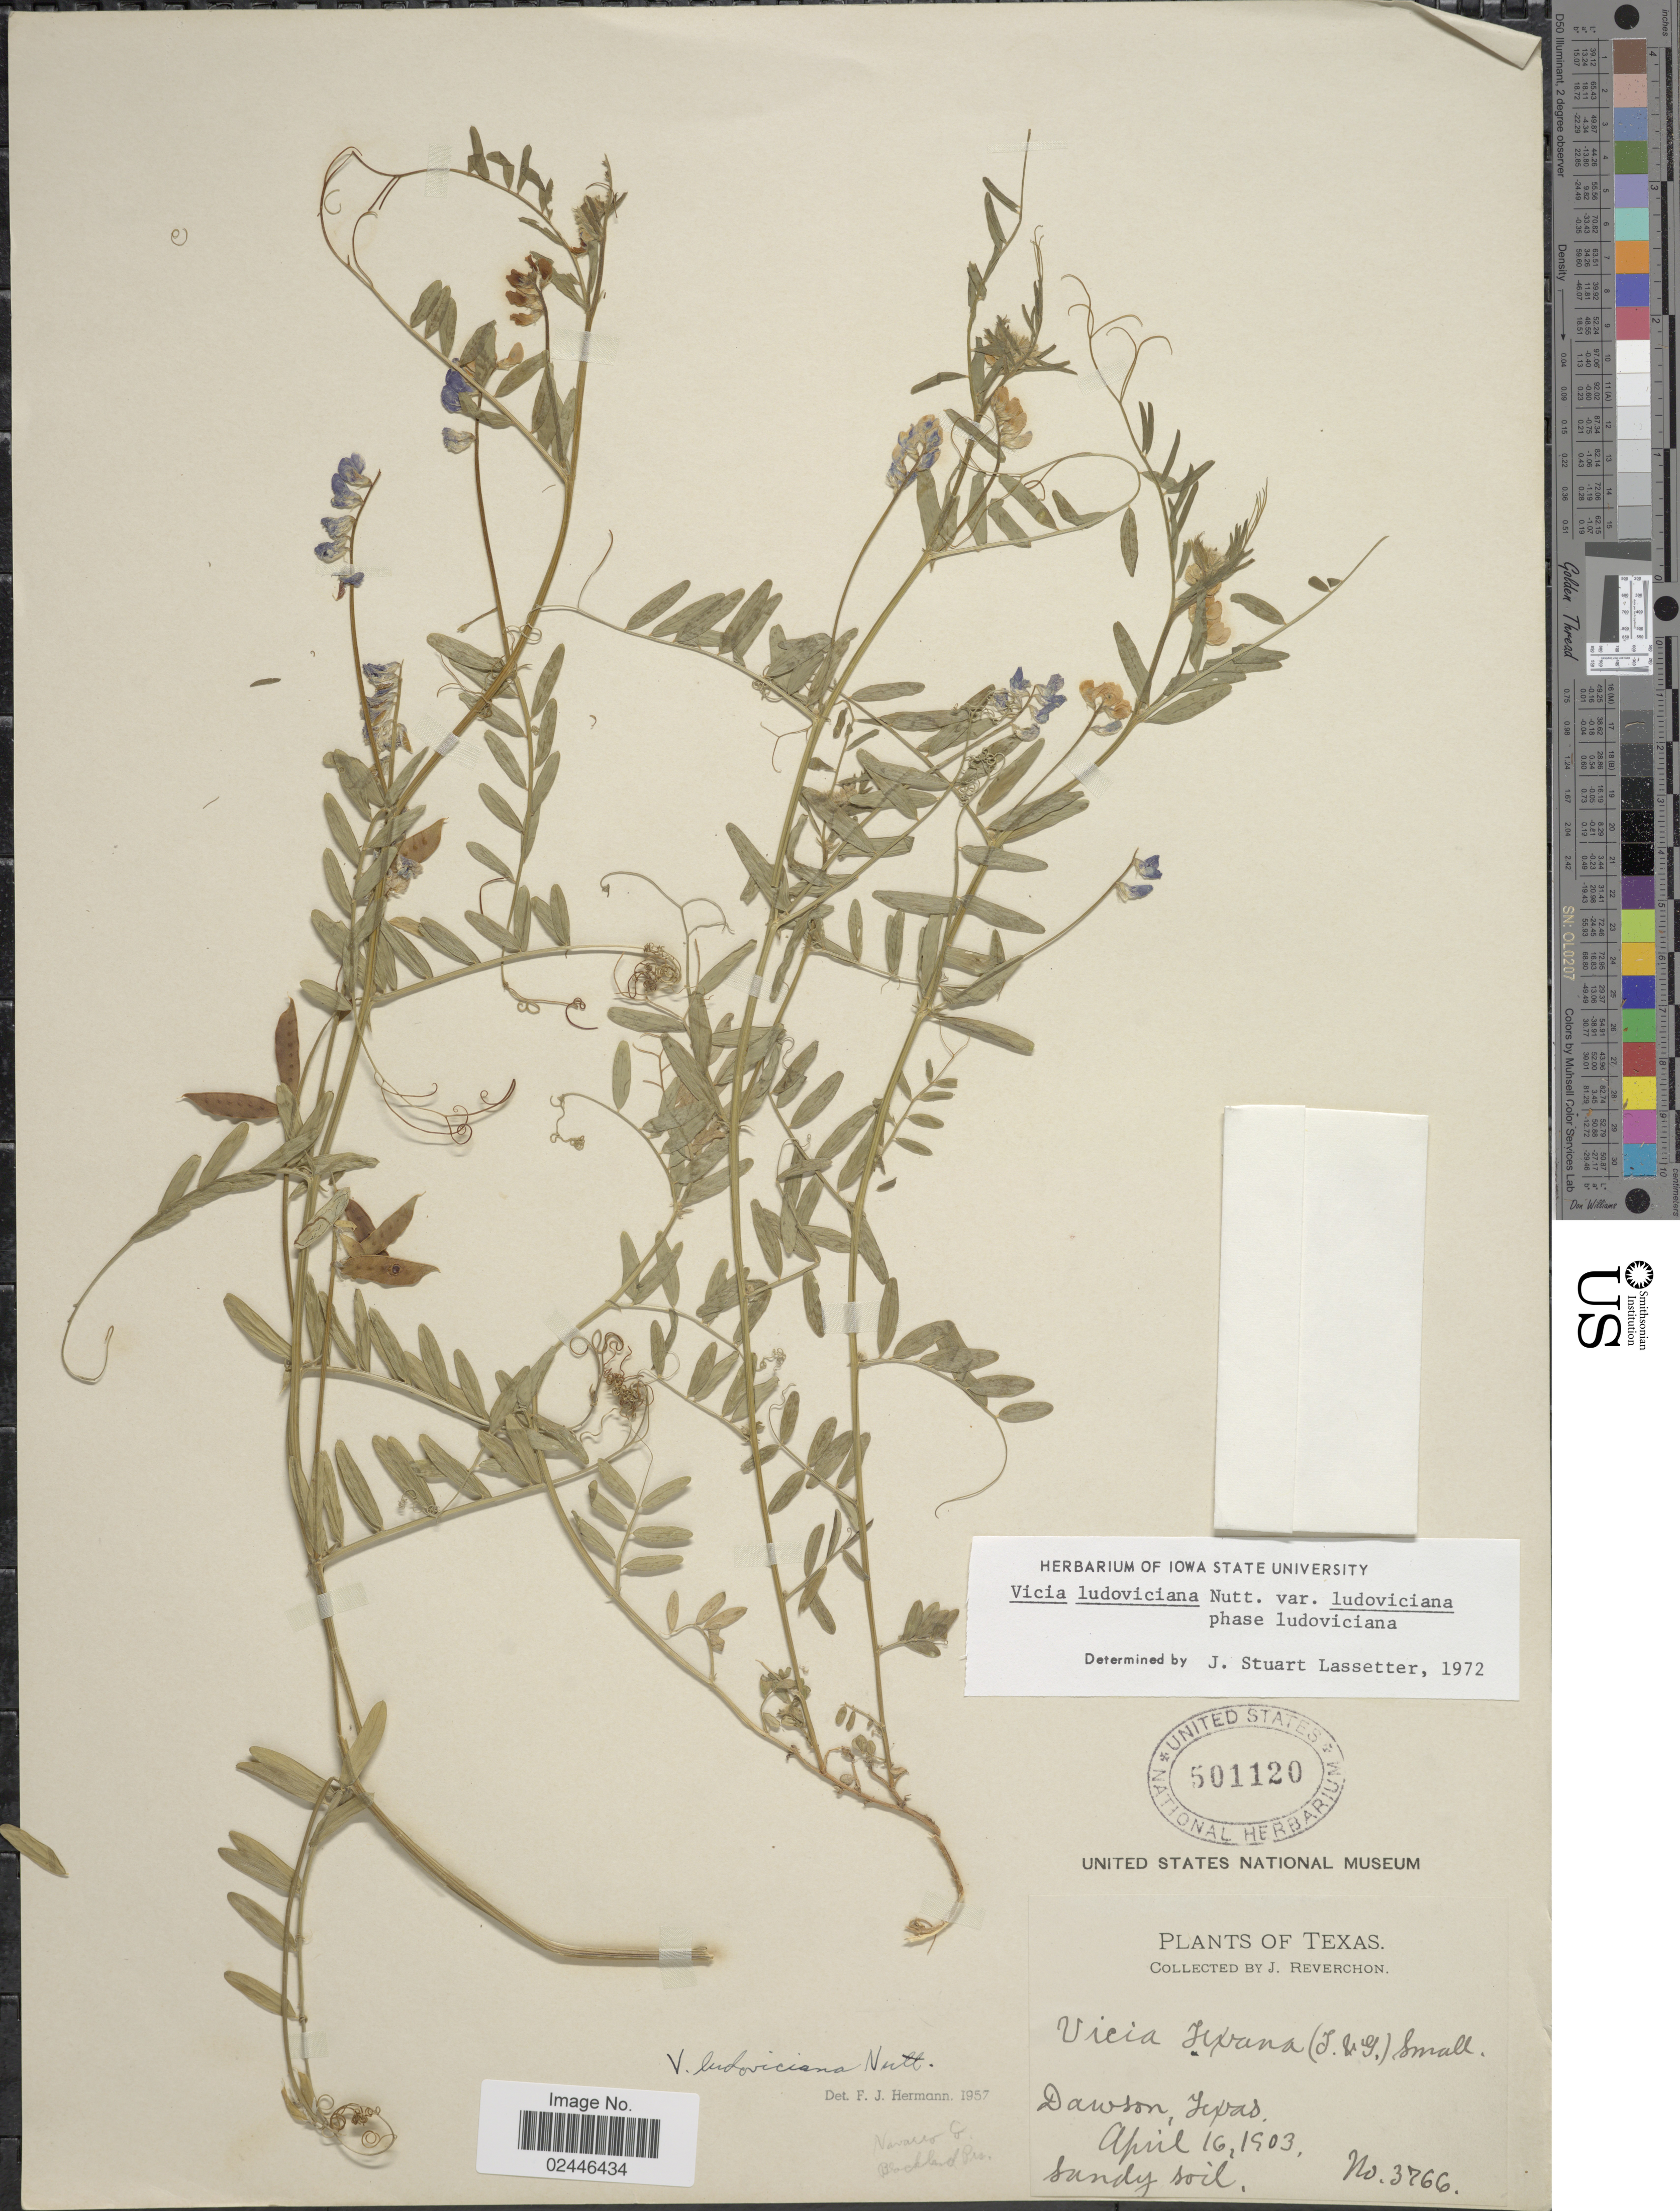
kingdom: Plantae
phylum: Tracheophyta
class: Magnoliopsida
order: Fabales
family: Fabaceae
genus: Vicia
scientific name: Vicia ludoviciana var. ludoviciana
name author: Nutt. ex Torr. & A. Gray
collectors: J. Reverchon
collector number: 3766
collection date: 1903-04-16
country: United States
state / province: Texas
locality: Dawson, Sandy soil, Navarro Co, Blackland Prairie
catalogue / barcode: US 501120